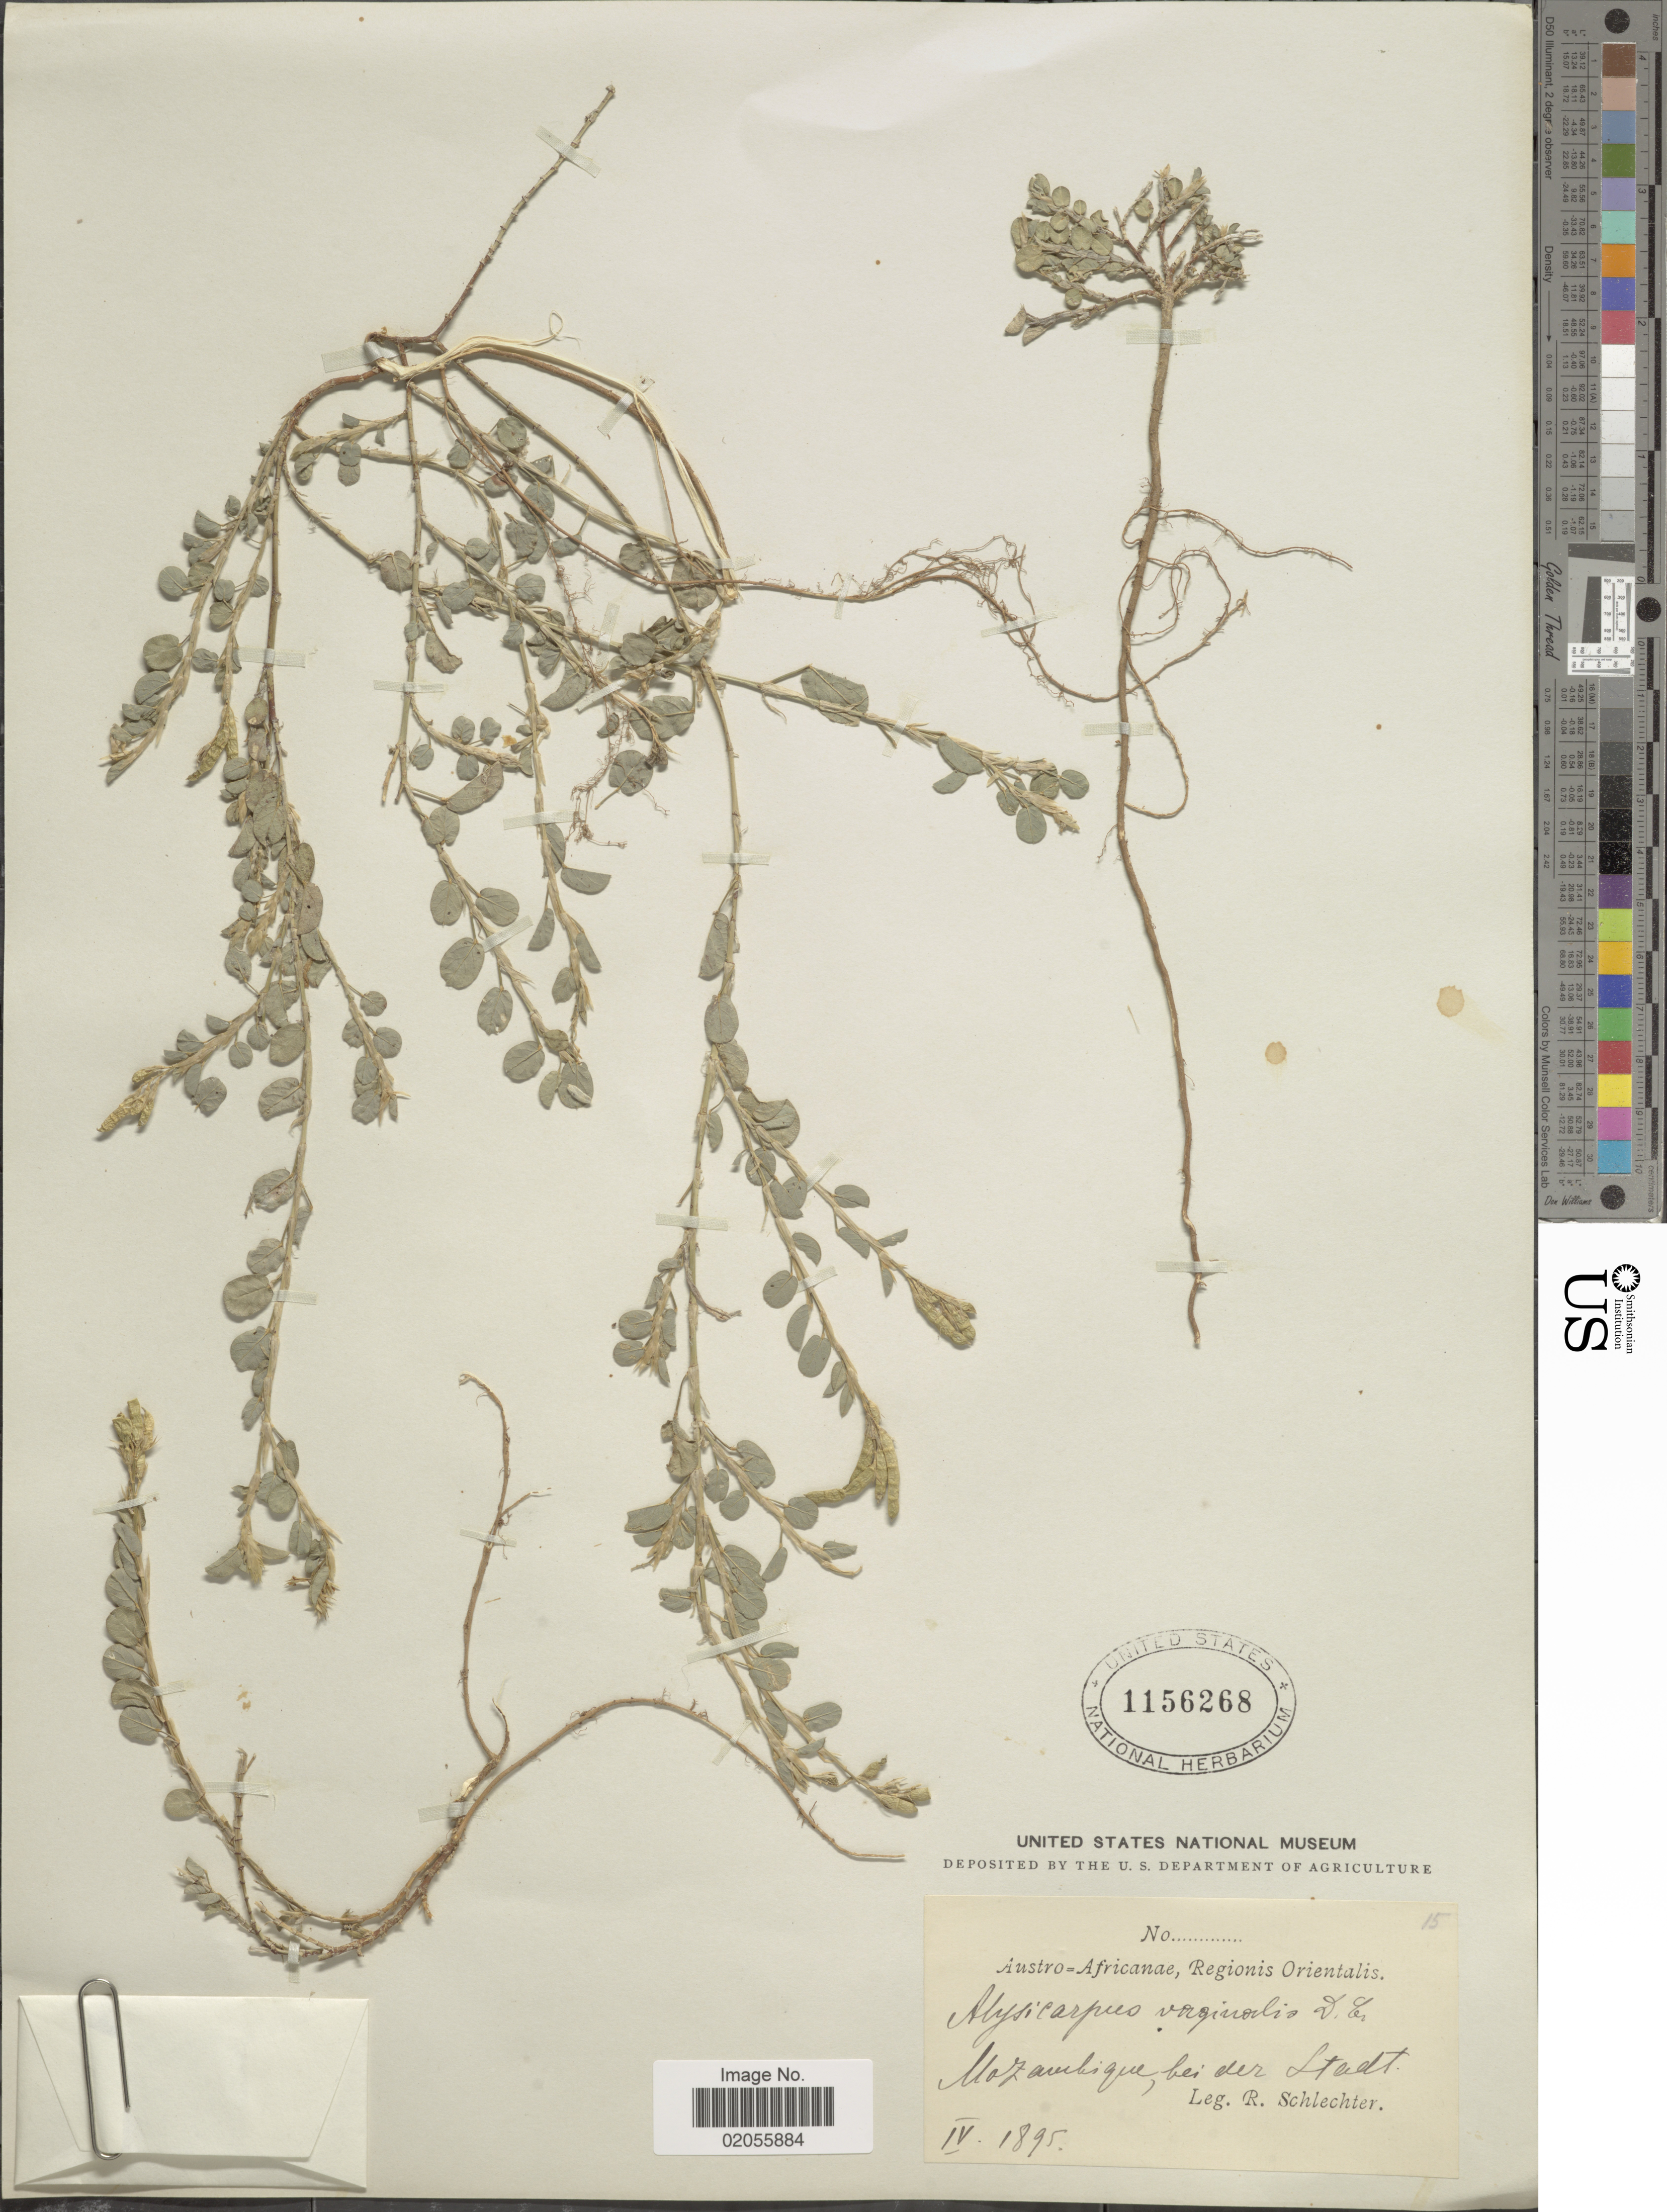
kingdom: Plantae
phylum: Tracheophyta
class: Magnoliopsida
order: Fabales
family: Fabaceae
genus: Alysicarpus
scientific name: Alysicarpus vaginalis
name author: (L.) DC.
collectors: F. R. R. Schlechter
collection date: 1895-04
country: Mozambique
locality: Bei der Stadt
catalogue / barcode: US 1156268